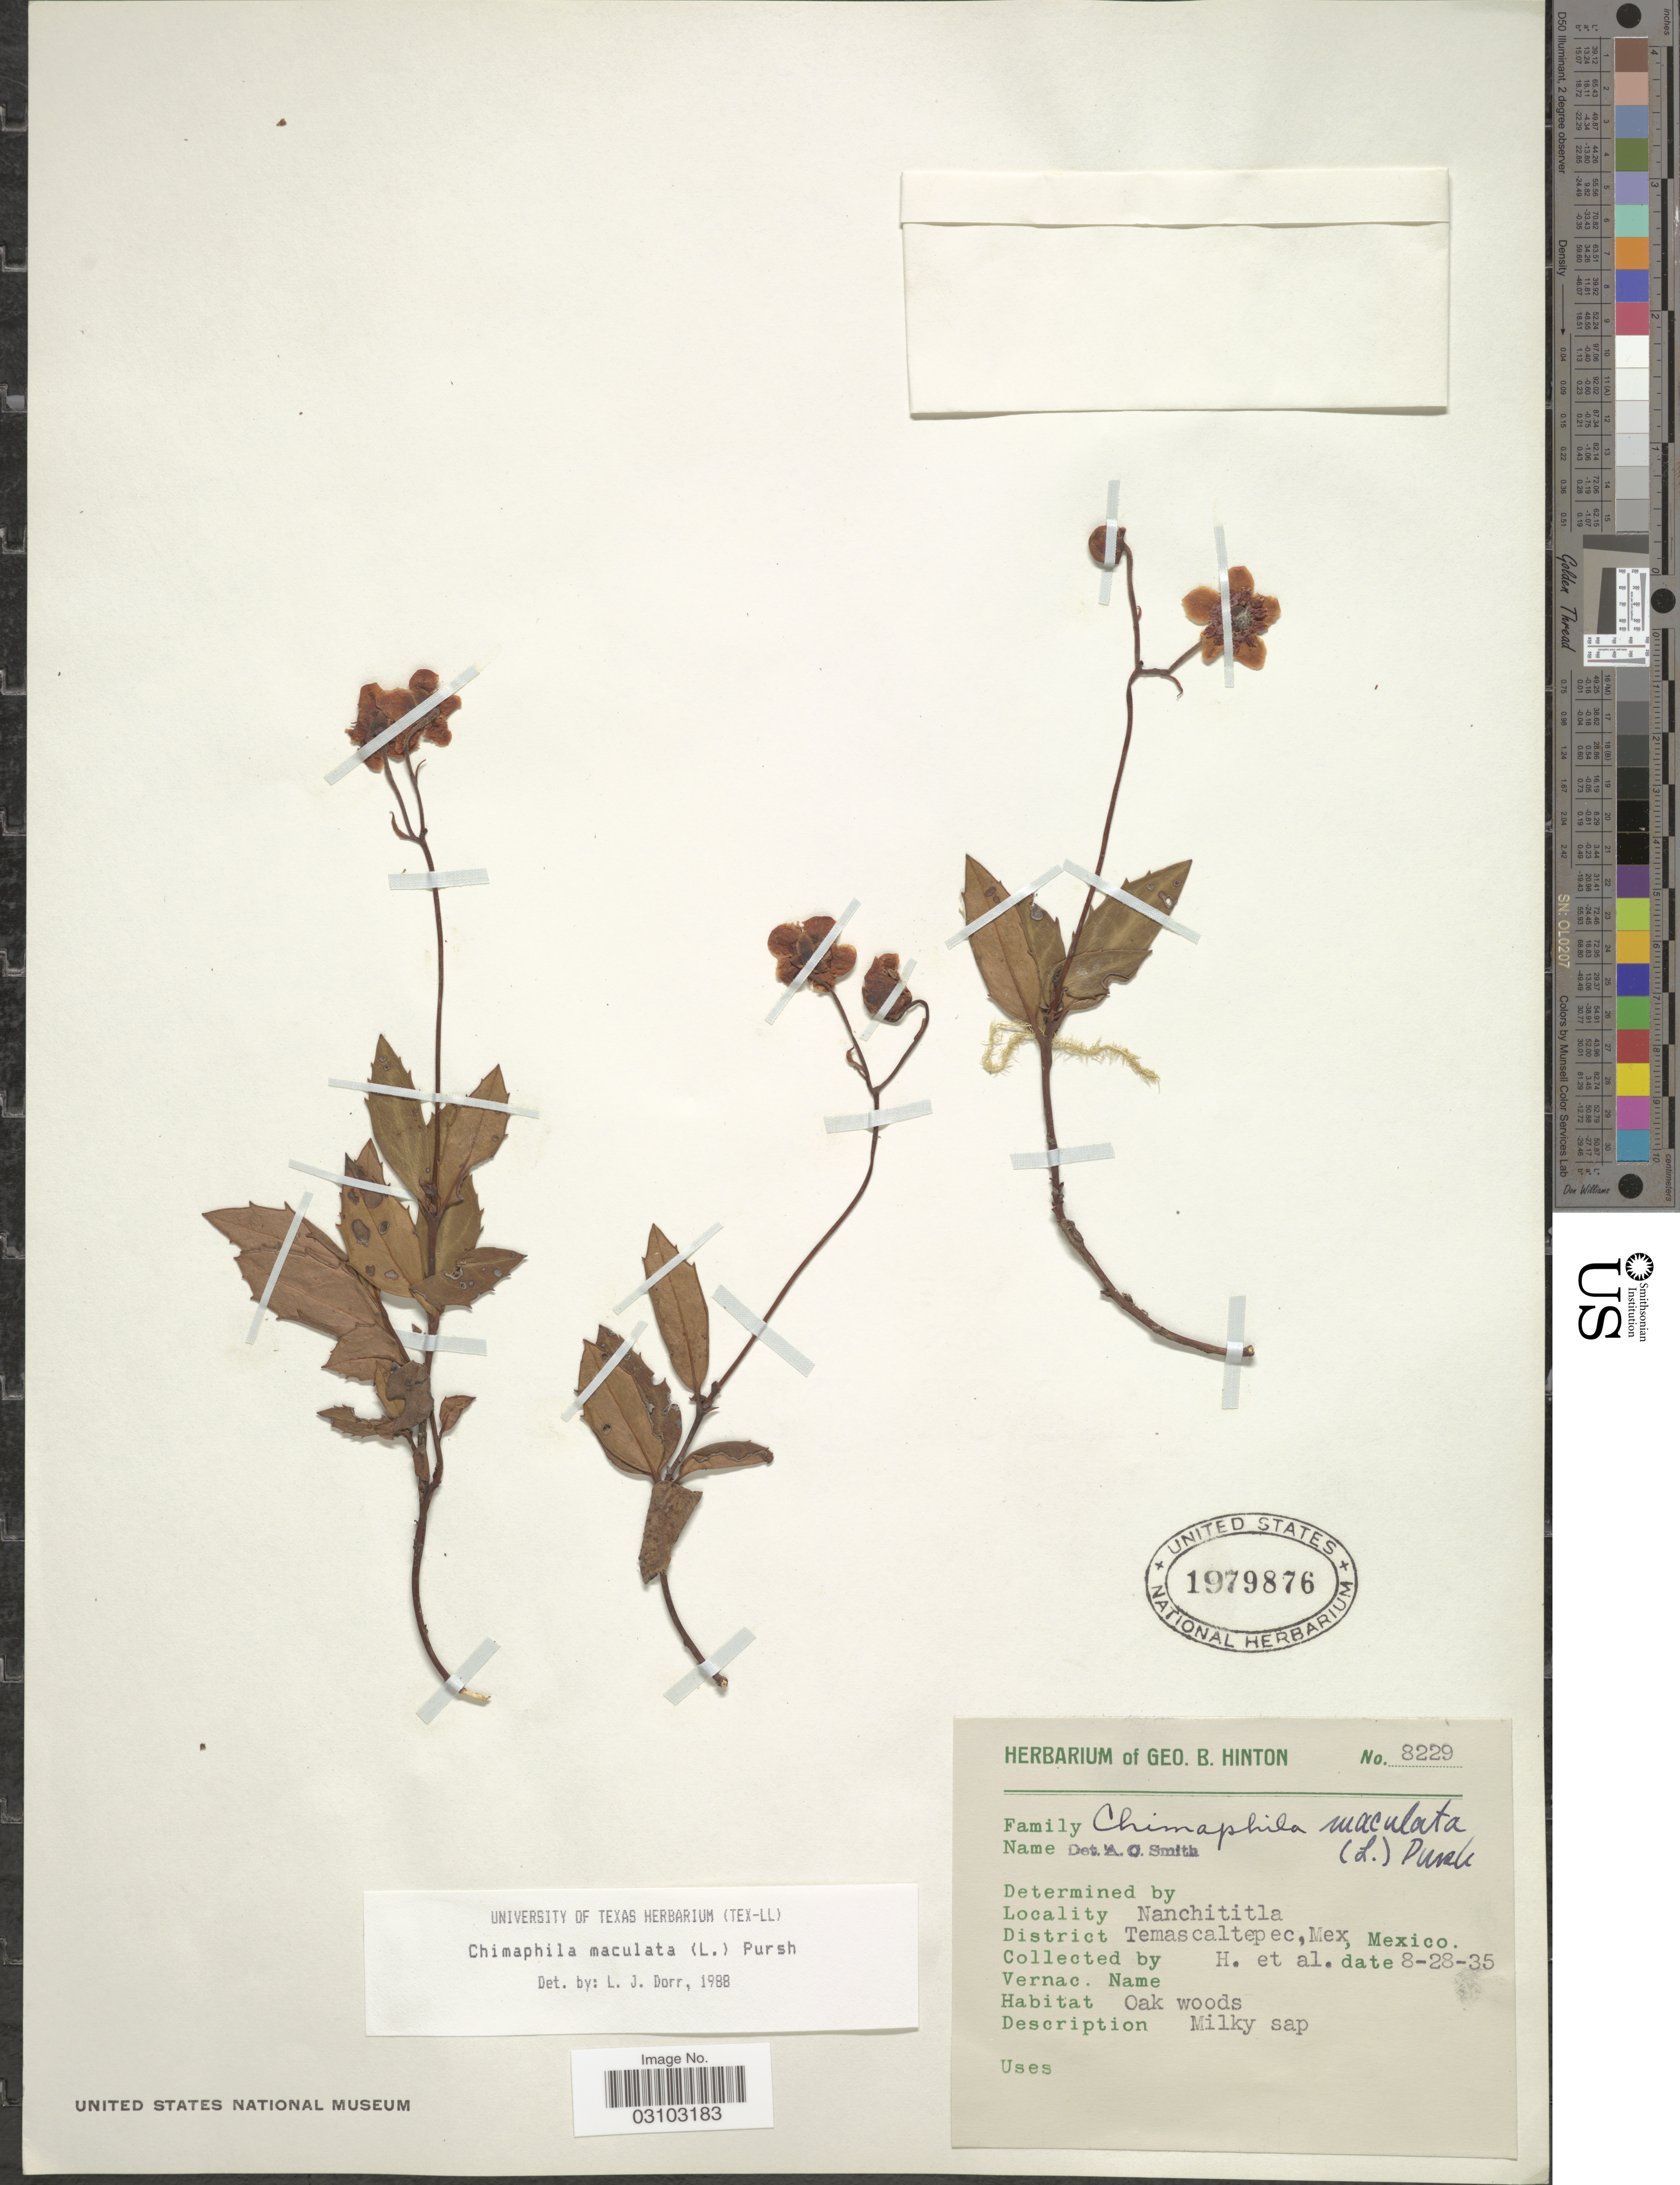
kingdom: Plantae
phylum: Tracheophyta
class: Magnoliopsida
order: Ericales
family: Ericaceae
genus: Chimaphila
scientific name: Chimaphila maculata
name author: (L.) Pursh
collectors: G. B. Hinton & et al.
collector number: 8229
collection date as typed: Transcribed d/m/y: 28/8/35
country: Mexico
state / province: México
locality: Nanchititla, District Temascaltepec.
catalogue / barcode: US 1979876